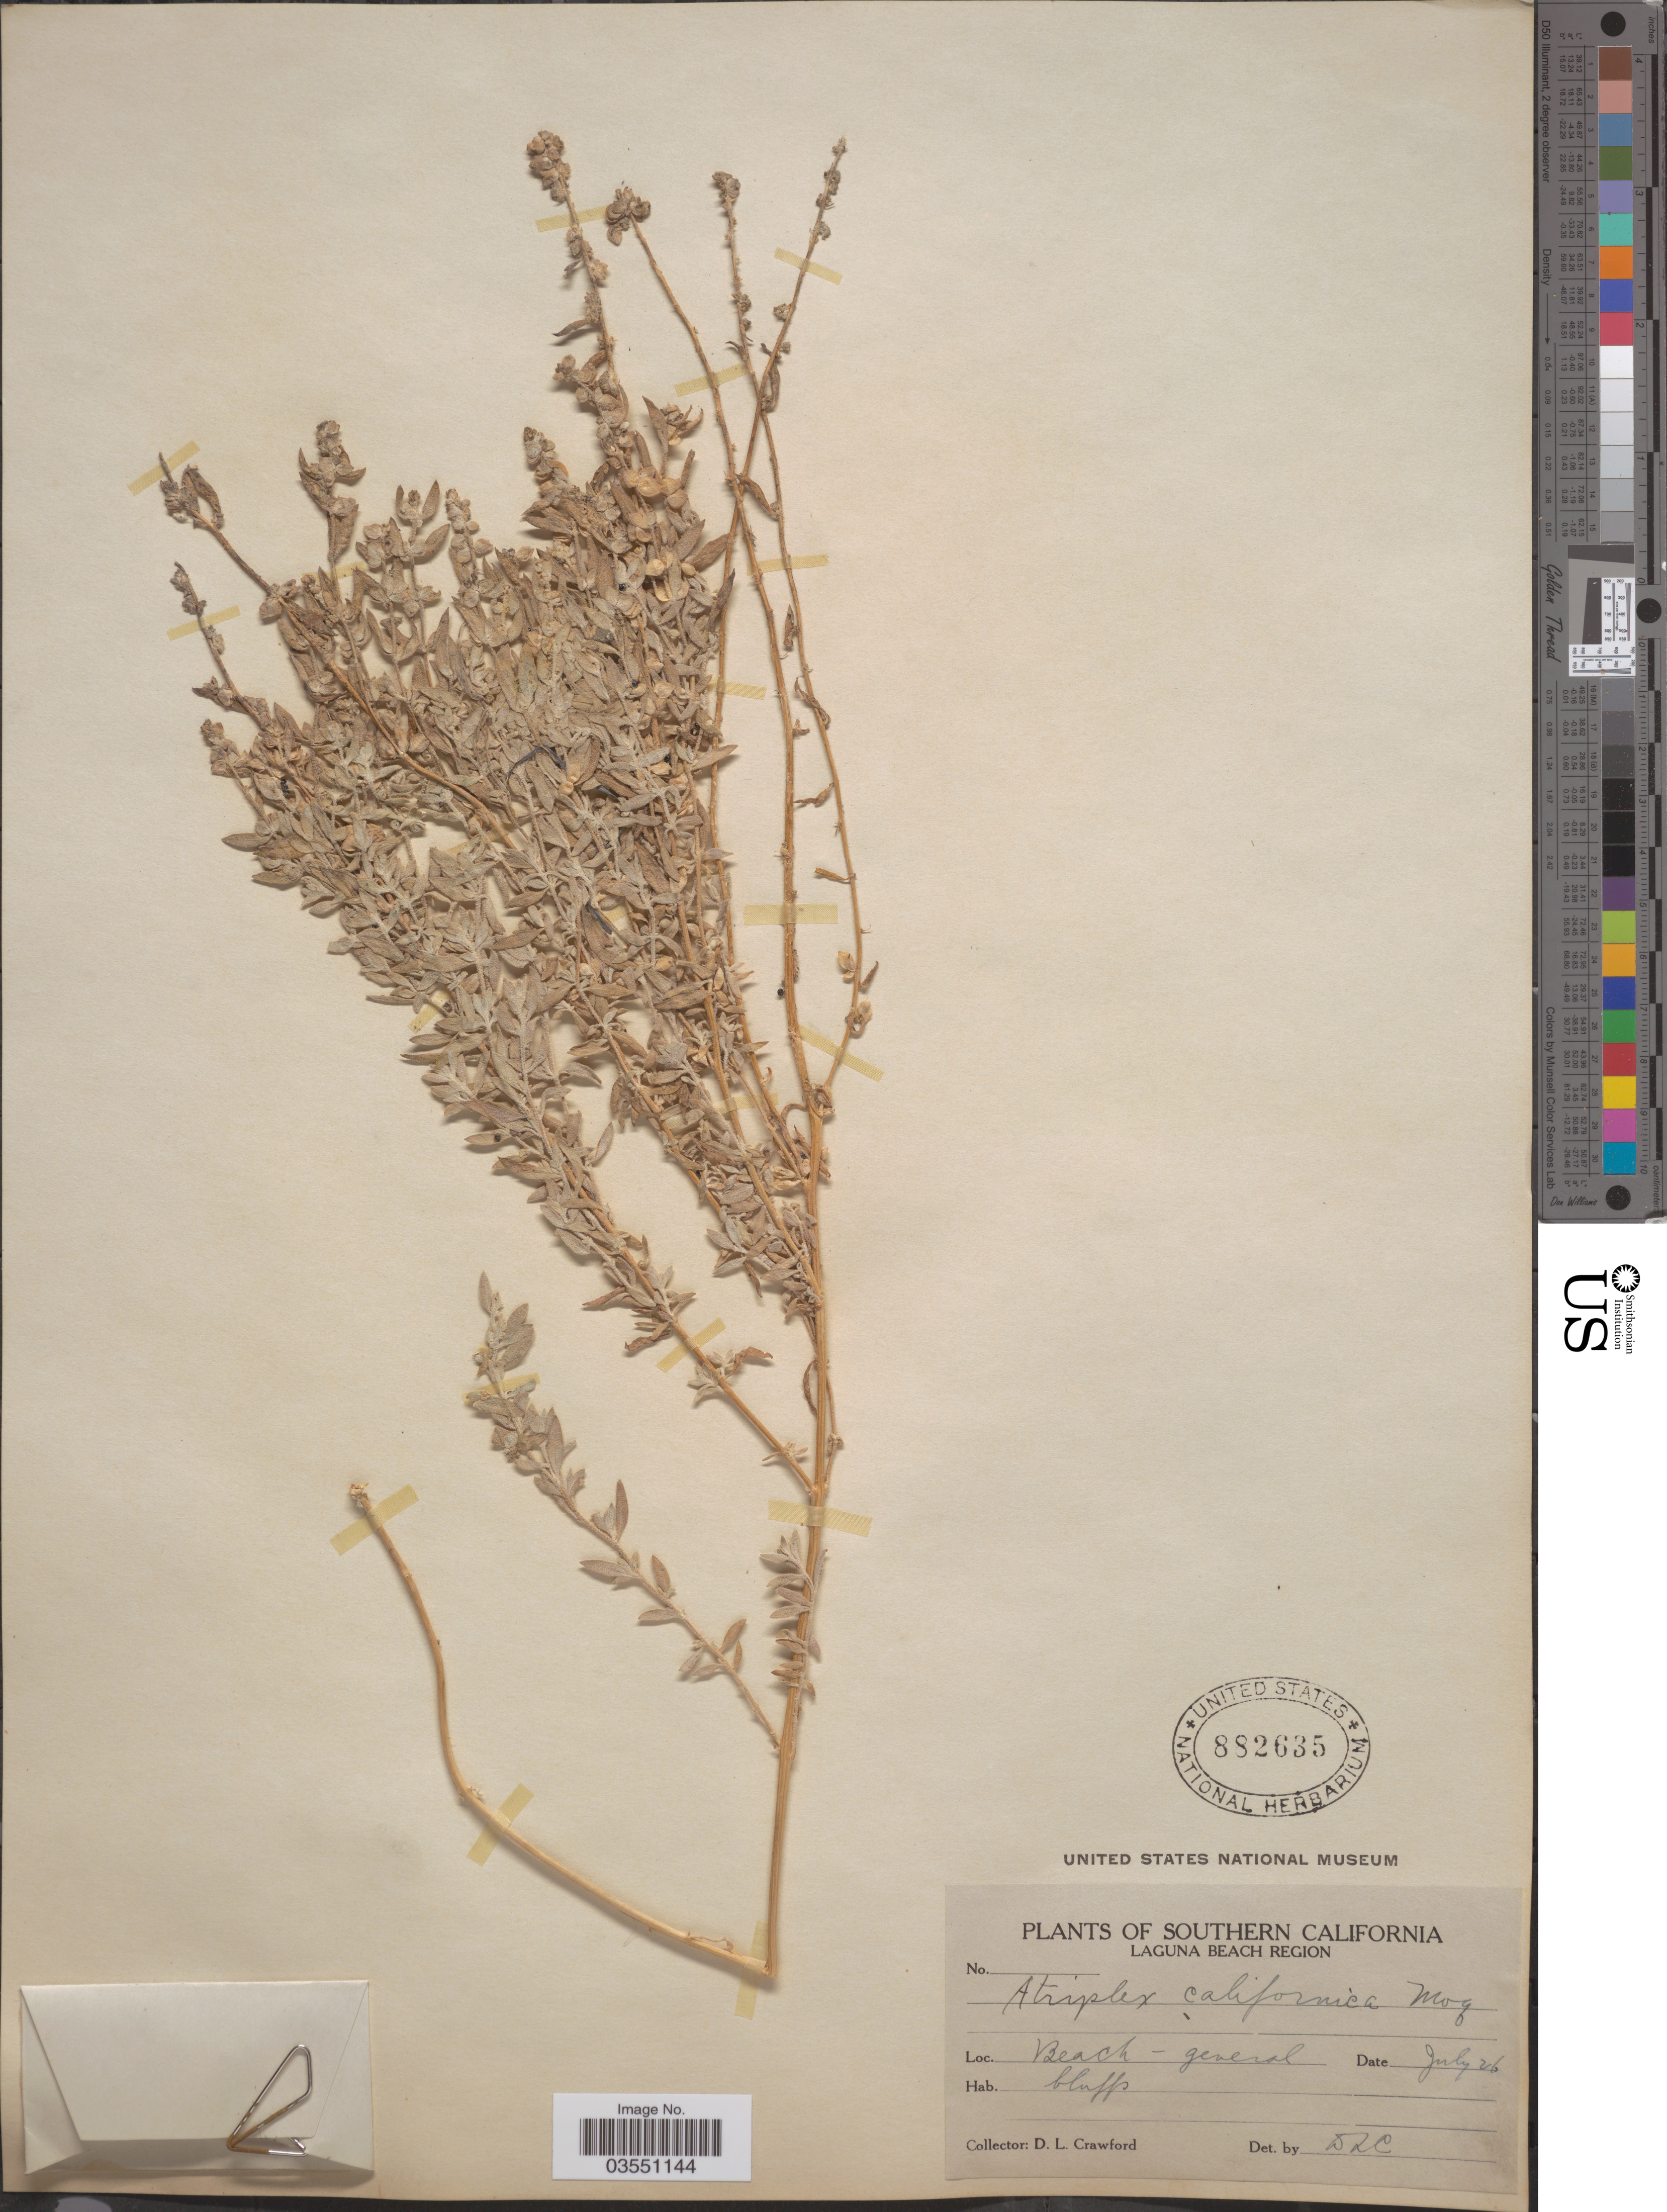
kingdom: Plantae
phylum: Tracheophyta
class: Magnoliopsida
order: Caryophyllales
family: Amaranthaceae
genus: Extriplex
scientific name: Extriplex californica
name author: (Moq.) E.H. Zacharias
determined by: Strong, Mark T., (BOT), Smithsonian Institution - National Museum of Natural History (UNITED STATES)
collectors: D. L. Crawford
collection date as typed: Transcribed d/m/y: /7/26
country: United States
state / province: California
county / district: Orange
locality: Southern California. Laguna Beach Region. Beach-general.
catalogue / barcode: US 882635